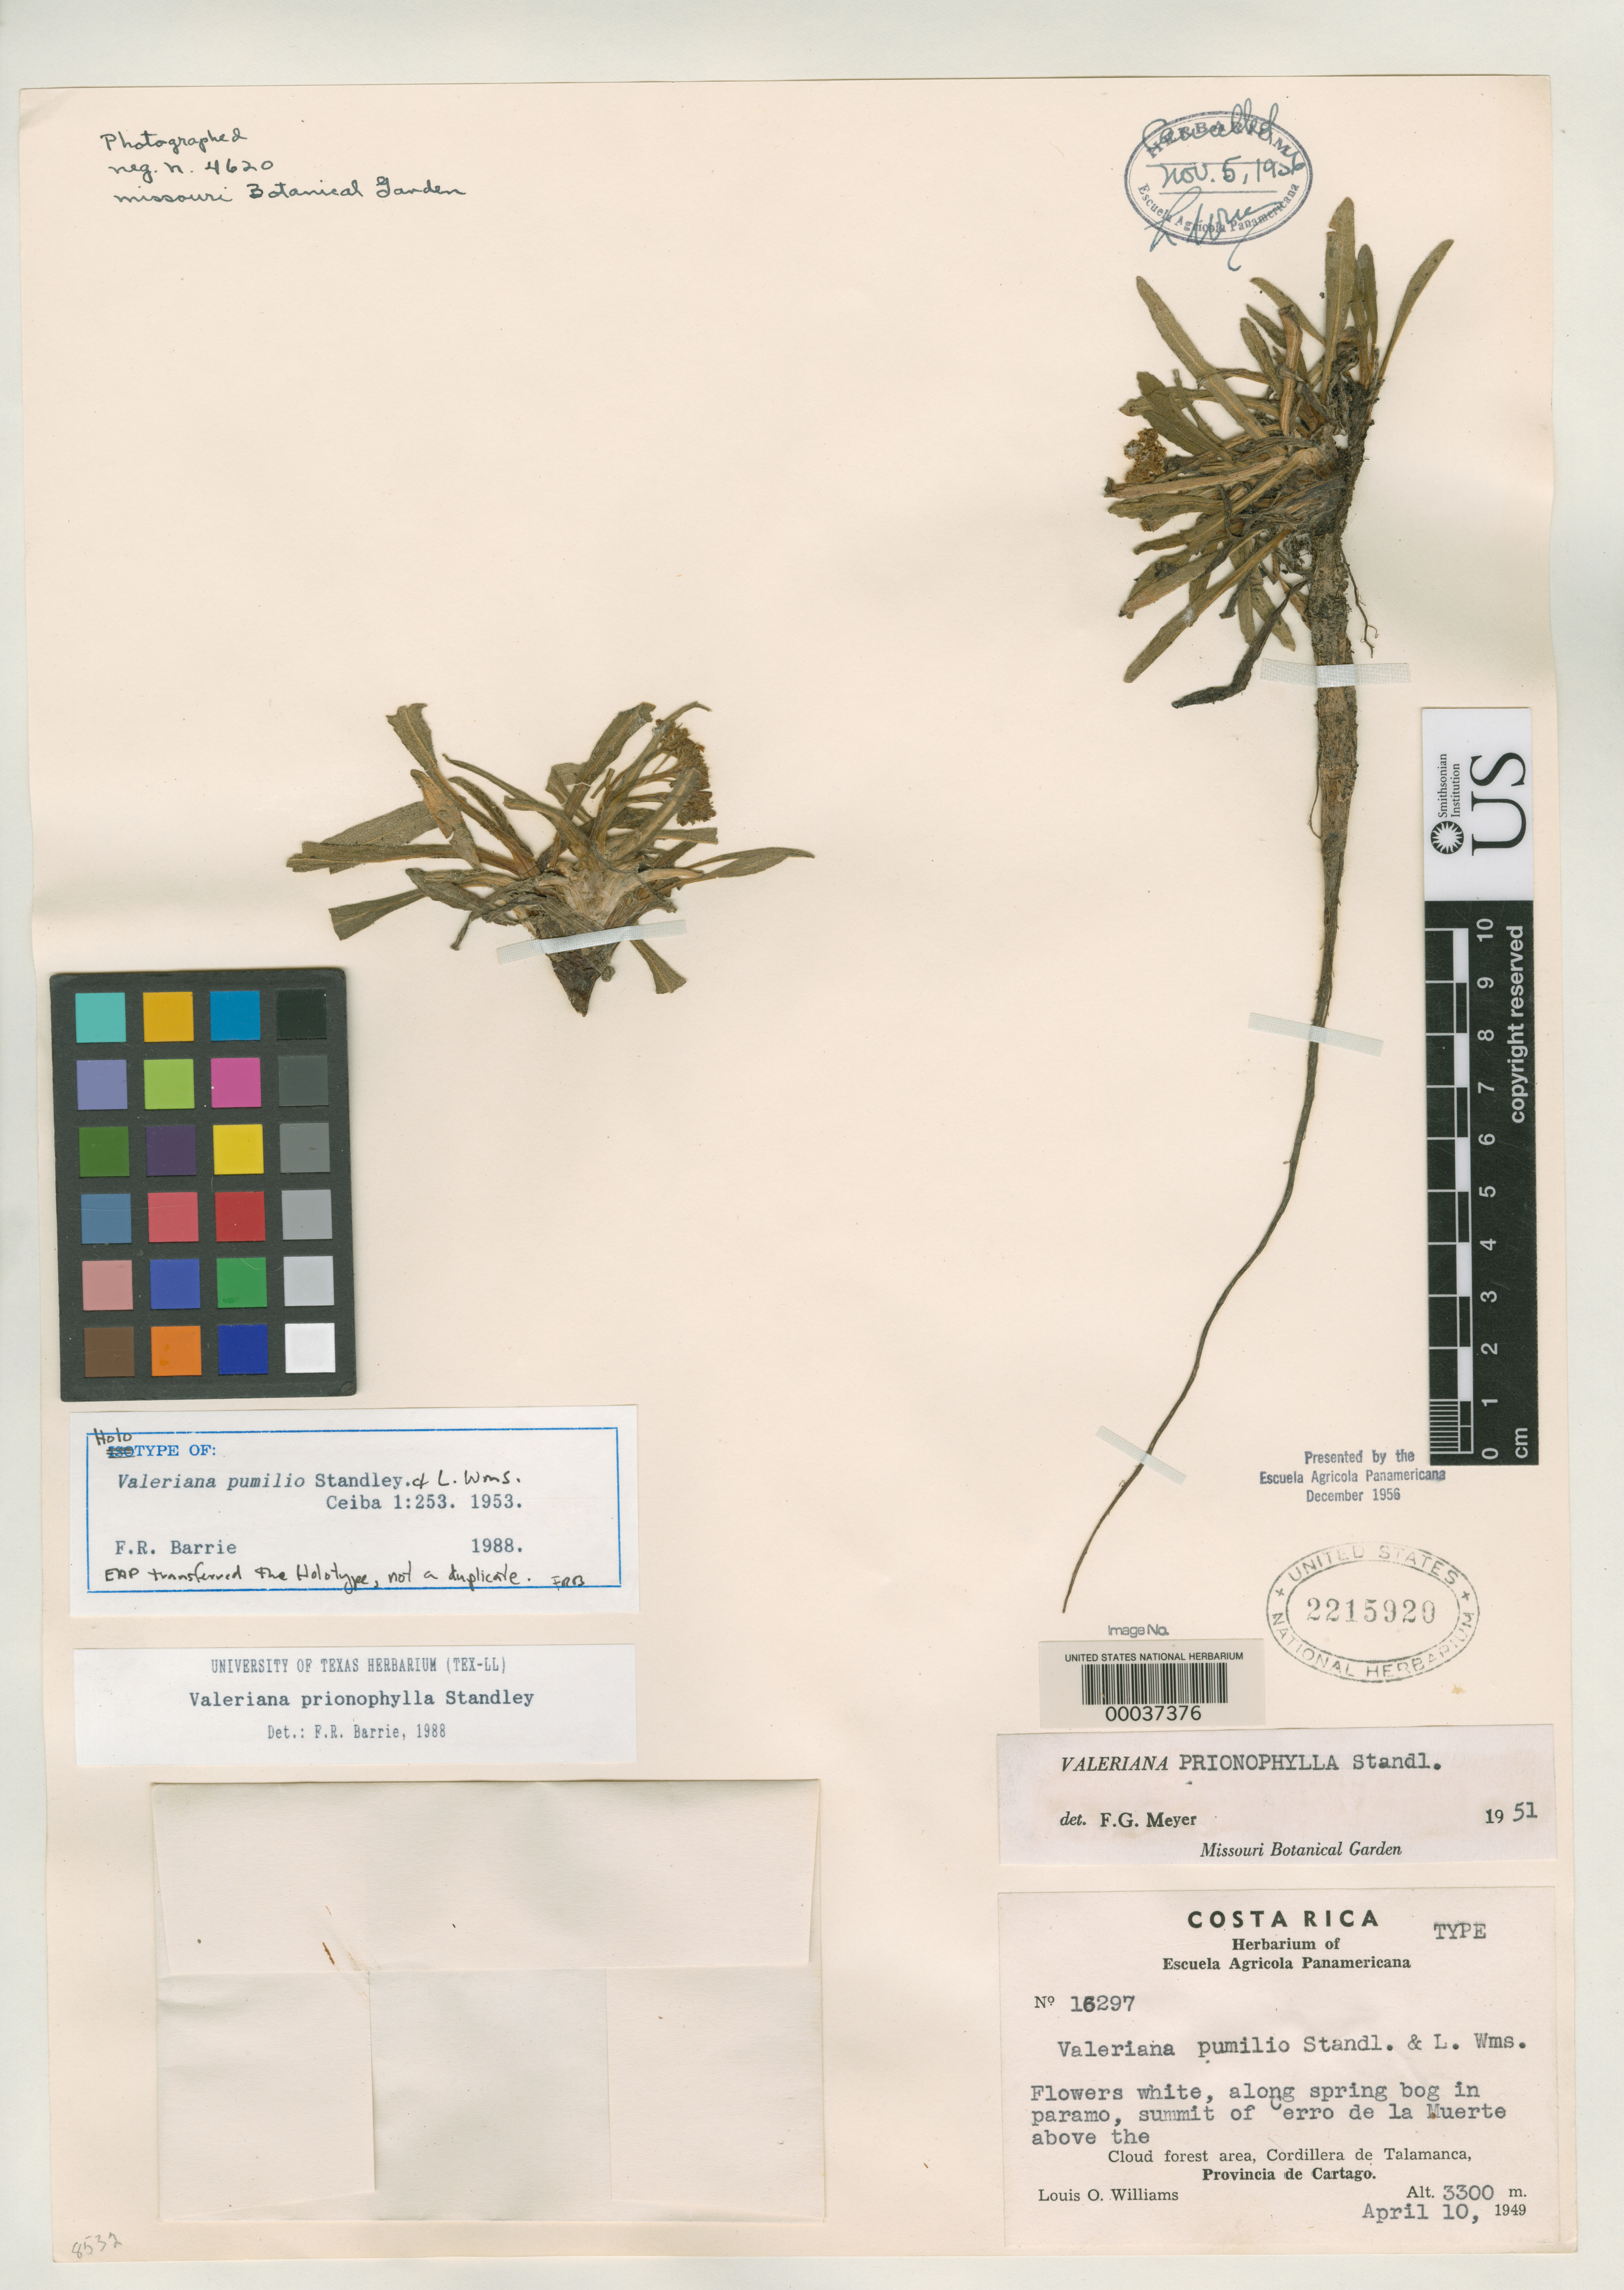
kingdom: Plantae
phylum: Tracheophyta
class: Magnoliopsida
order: Dipsacales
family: Caprifoliaceae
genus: Valeriana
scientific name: Valeriana pumilio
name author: Standl. & L.O. Williams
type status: Holotype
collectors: L. O. Williams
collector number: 16297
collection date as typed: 10 Apr 1949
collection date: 1949-04-10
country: Costa Rica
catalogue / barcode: US 2215920